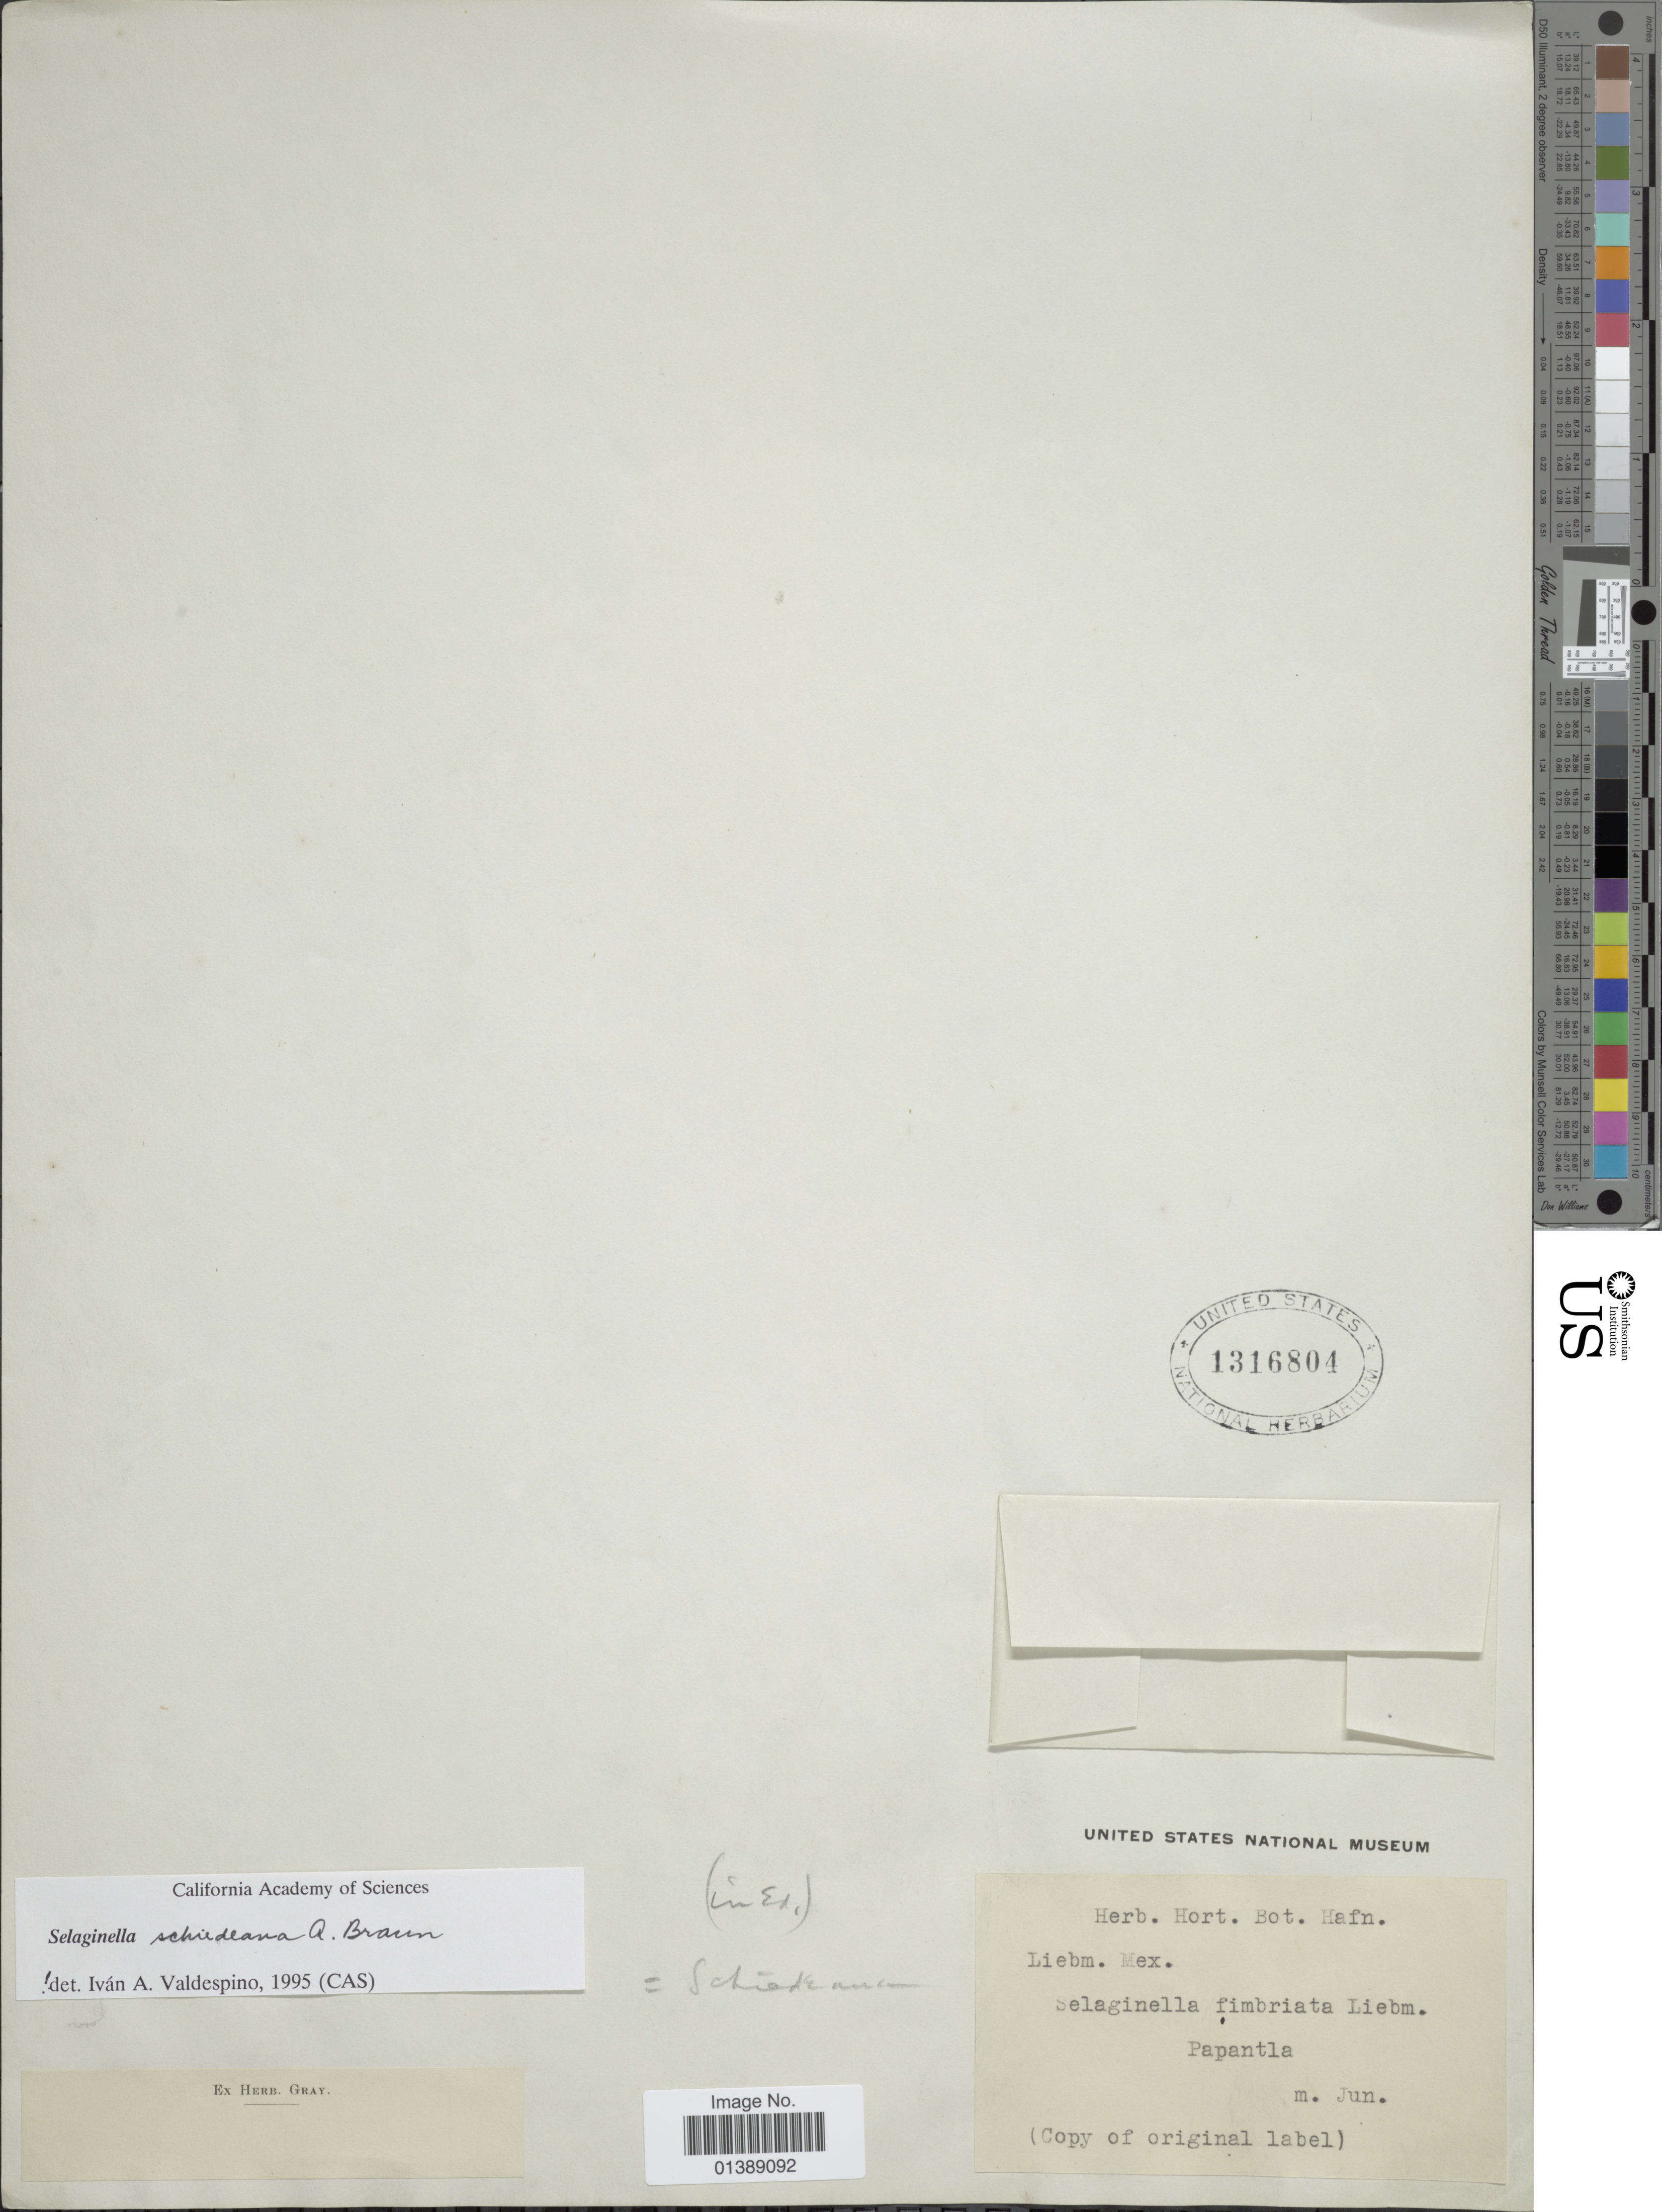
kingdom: Plantae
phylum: Tracheophyta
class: Lycopodiopsida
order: Selaginellales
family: Selaginellaceae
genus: Selaginella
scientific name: Selaginella schiedeana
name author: A. Braun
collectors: Liebmann, --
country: Mexico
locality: Papantla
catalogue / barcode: US 1316804